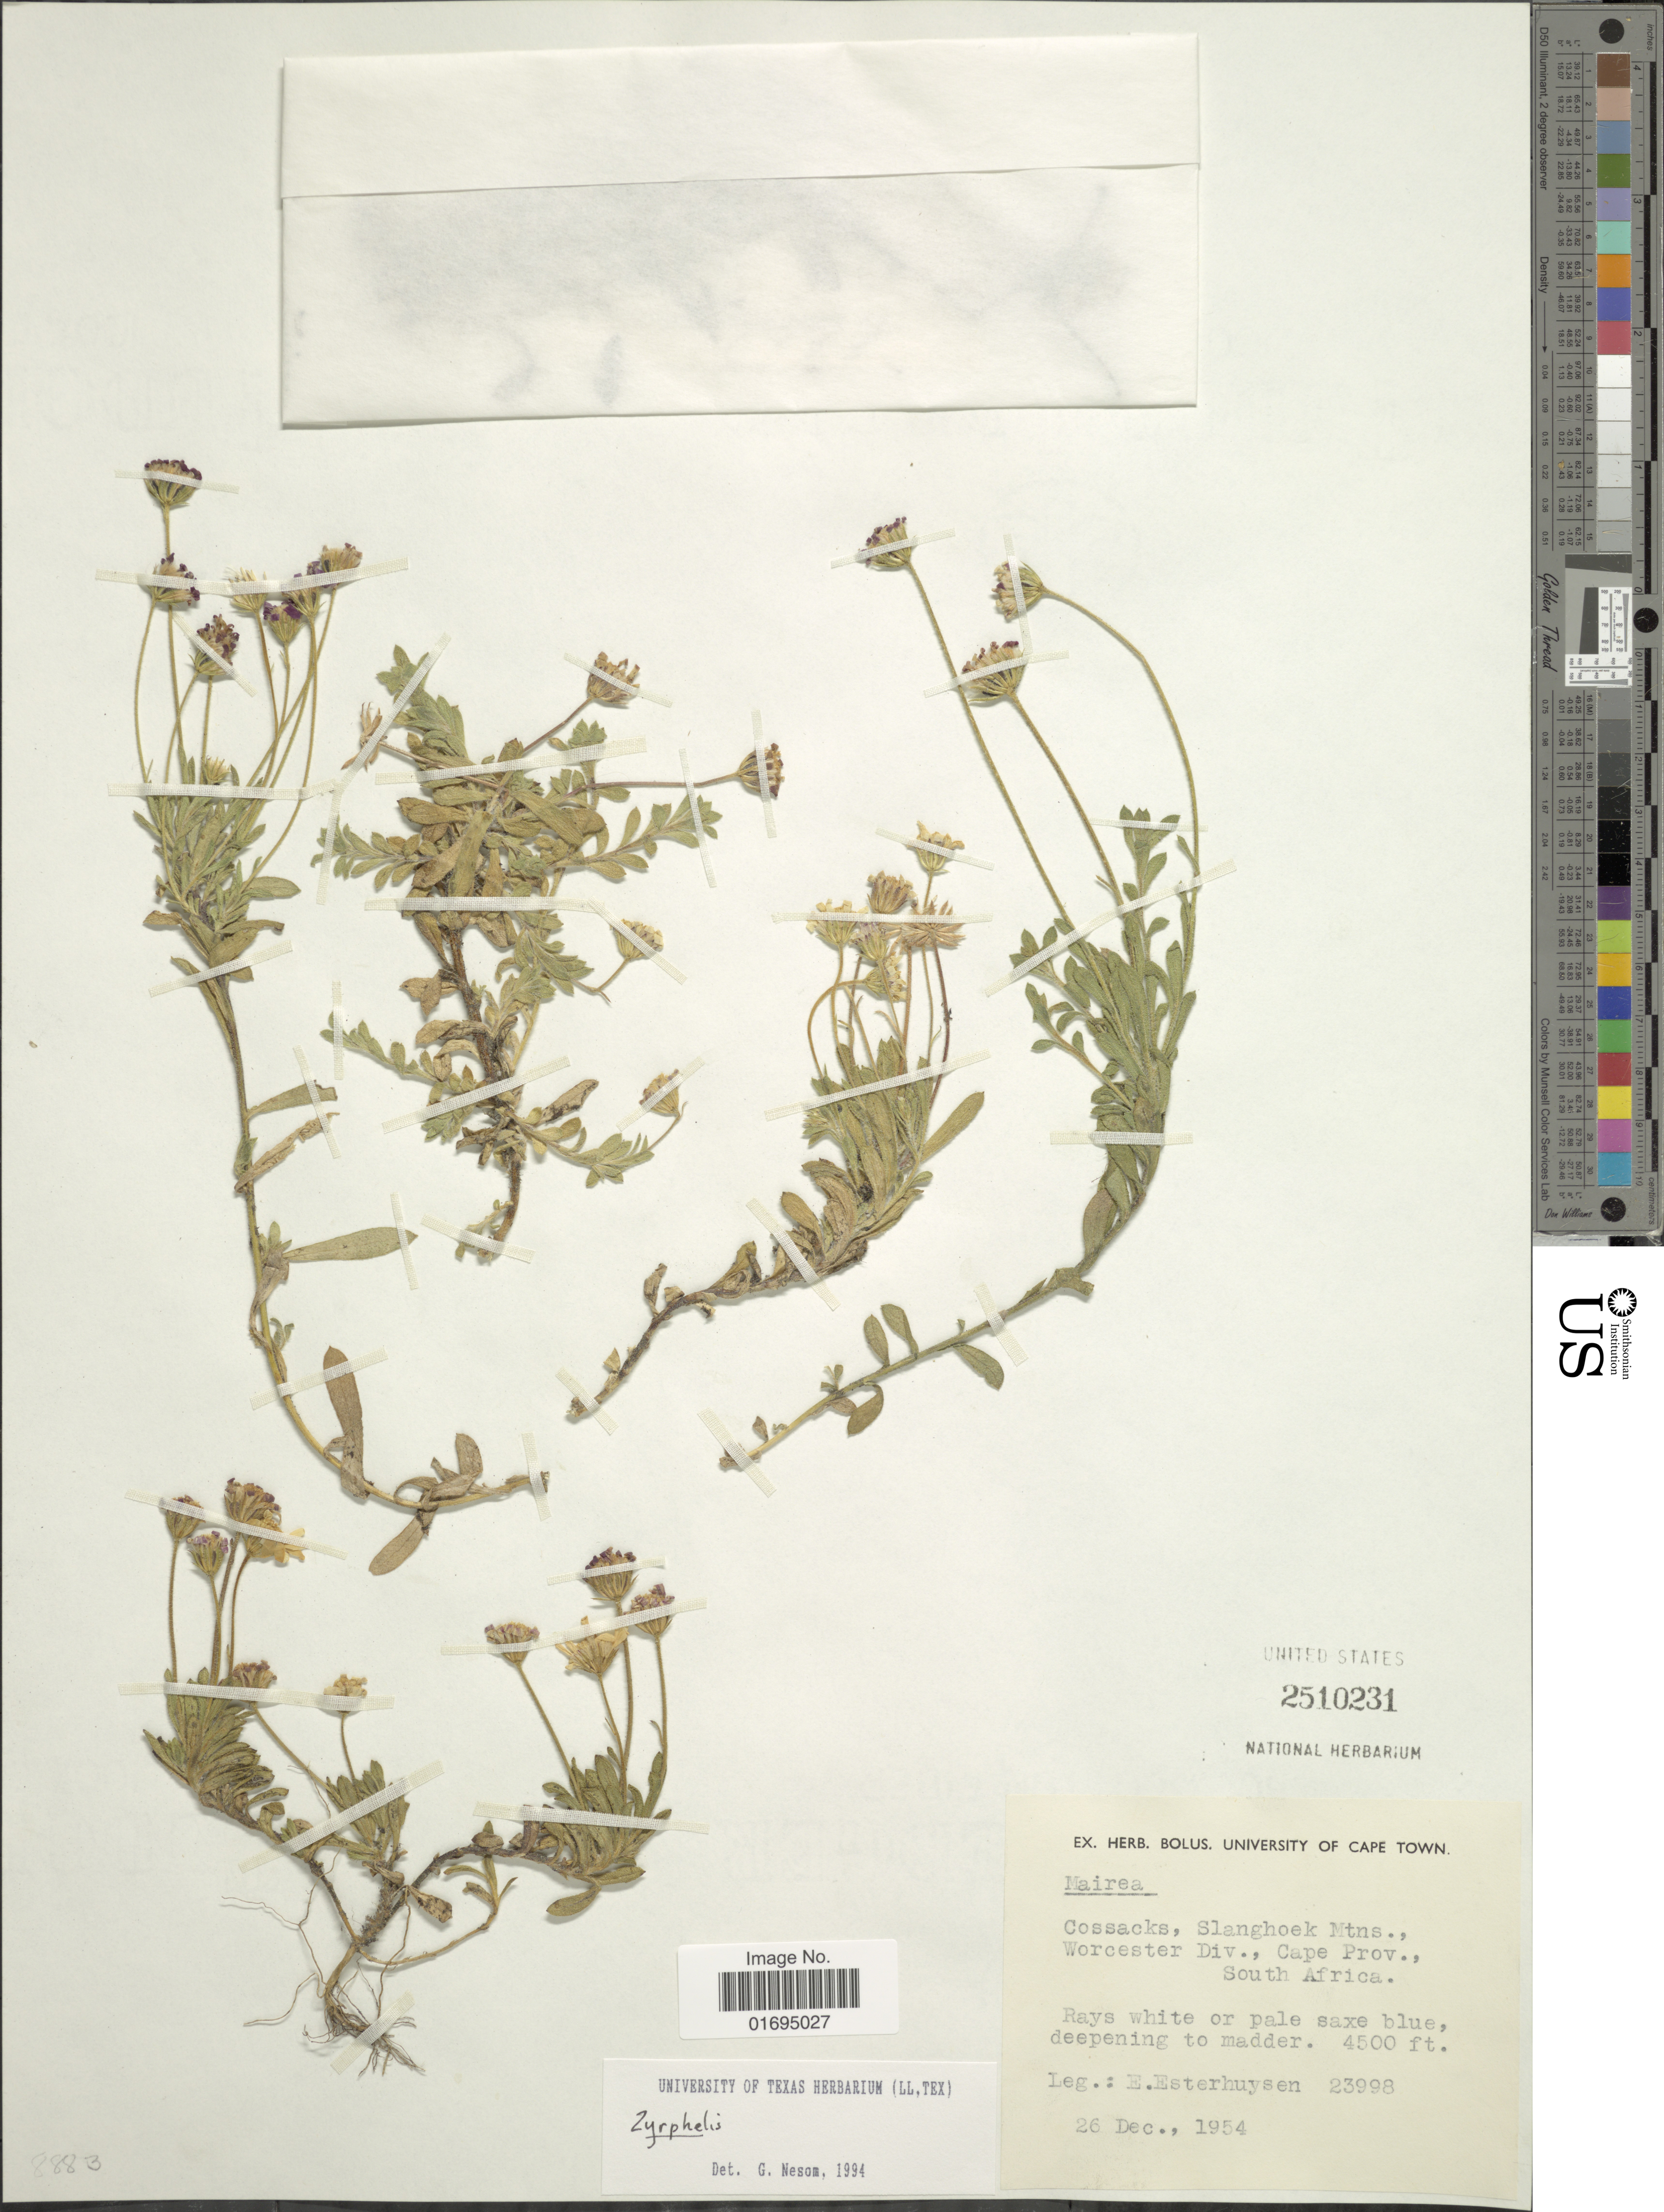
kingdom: Plantae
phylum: Tracheophyta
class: Magnoliopsida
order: Asterales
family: Asteraceae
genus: Zyrphelis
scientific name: Zyrphelis sp.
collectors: E. E. Esterhuysen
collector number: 23998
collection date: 1954-12-26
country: South Africa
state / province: Western Cape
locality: Cossacks, Slanghoek Mtns., Worcester Div., Cape Prov.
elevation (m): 1372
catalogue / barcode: US 2510231